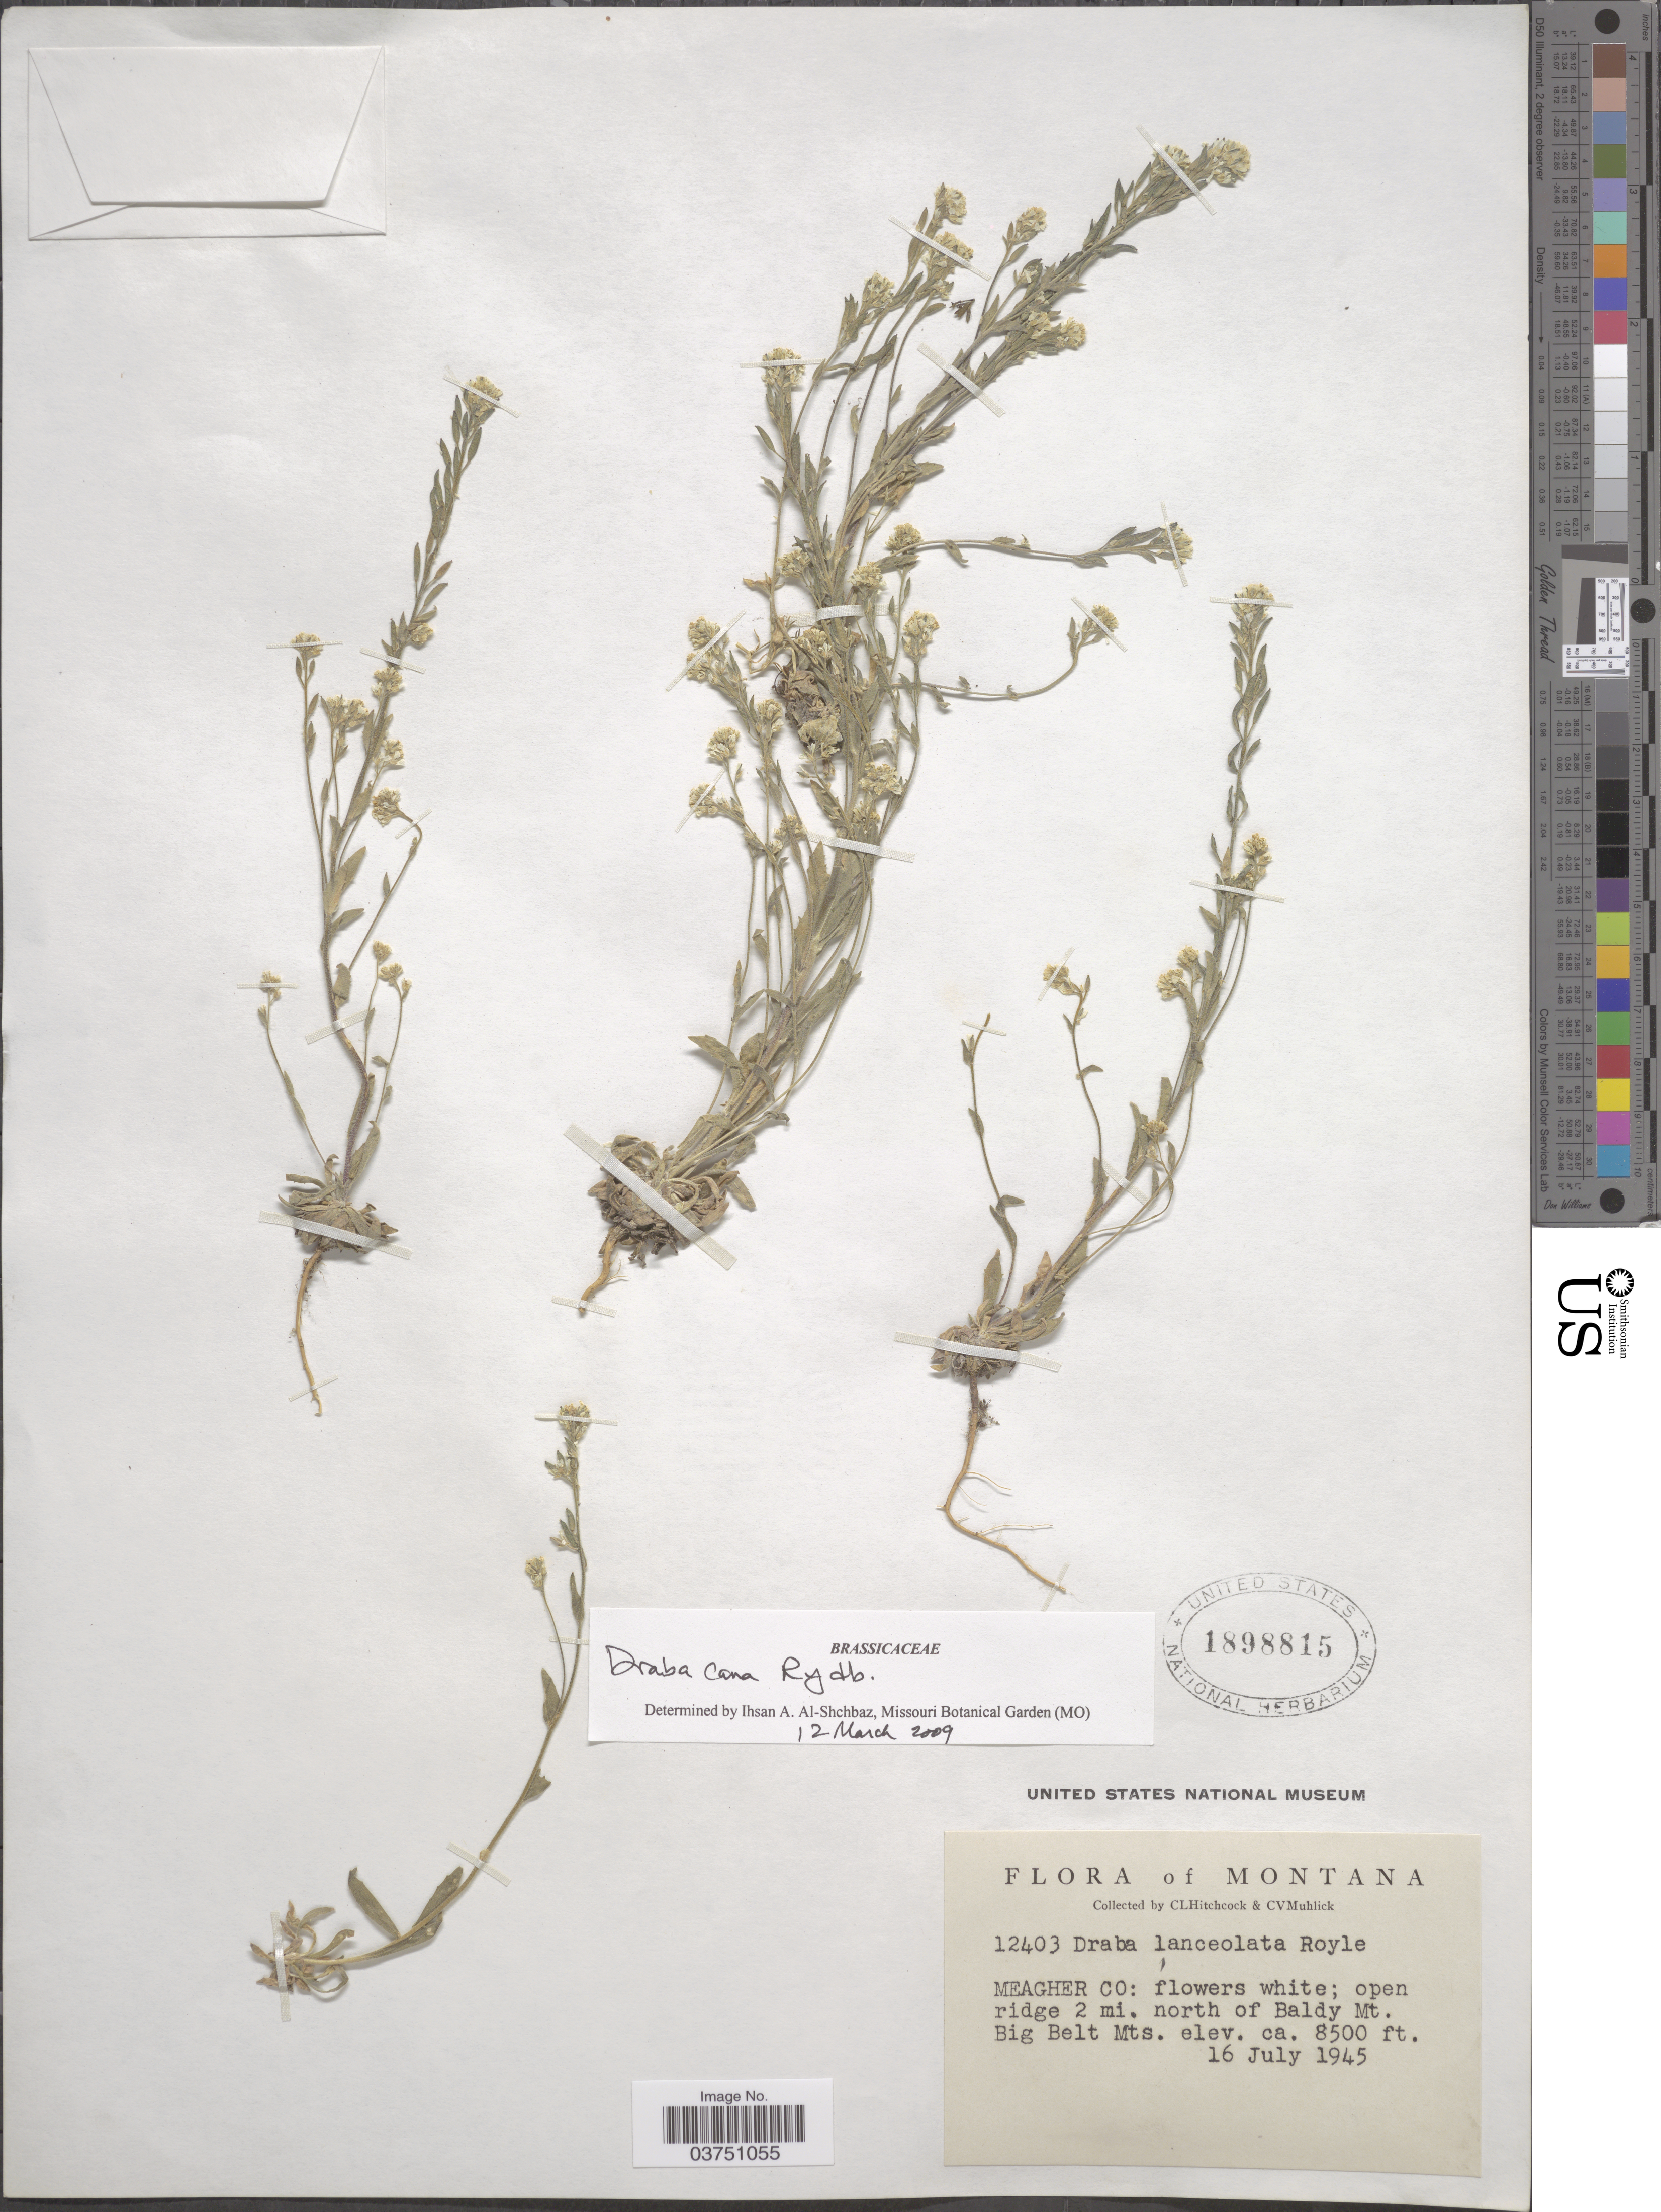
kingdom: Plantae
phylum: Tracheophyta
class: Magnoliopsida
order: Brassicales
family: Brassicaceae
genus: Draba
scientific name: Draba cana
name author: Rydb.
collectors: C. L. Hitchcock & C. V. Muhlick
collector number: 12403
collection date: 1945-07-16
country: United States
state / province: Montana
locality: Meagher Co: open ridge 2 mi. north of Baldy Mt. Big Belt Mts.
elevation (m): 2591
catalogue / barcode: US 1898815